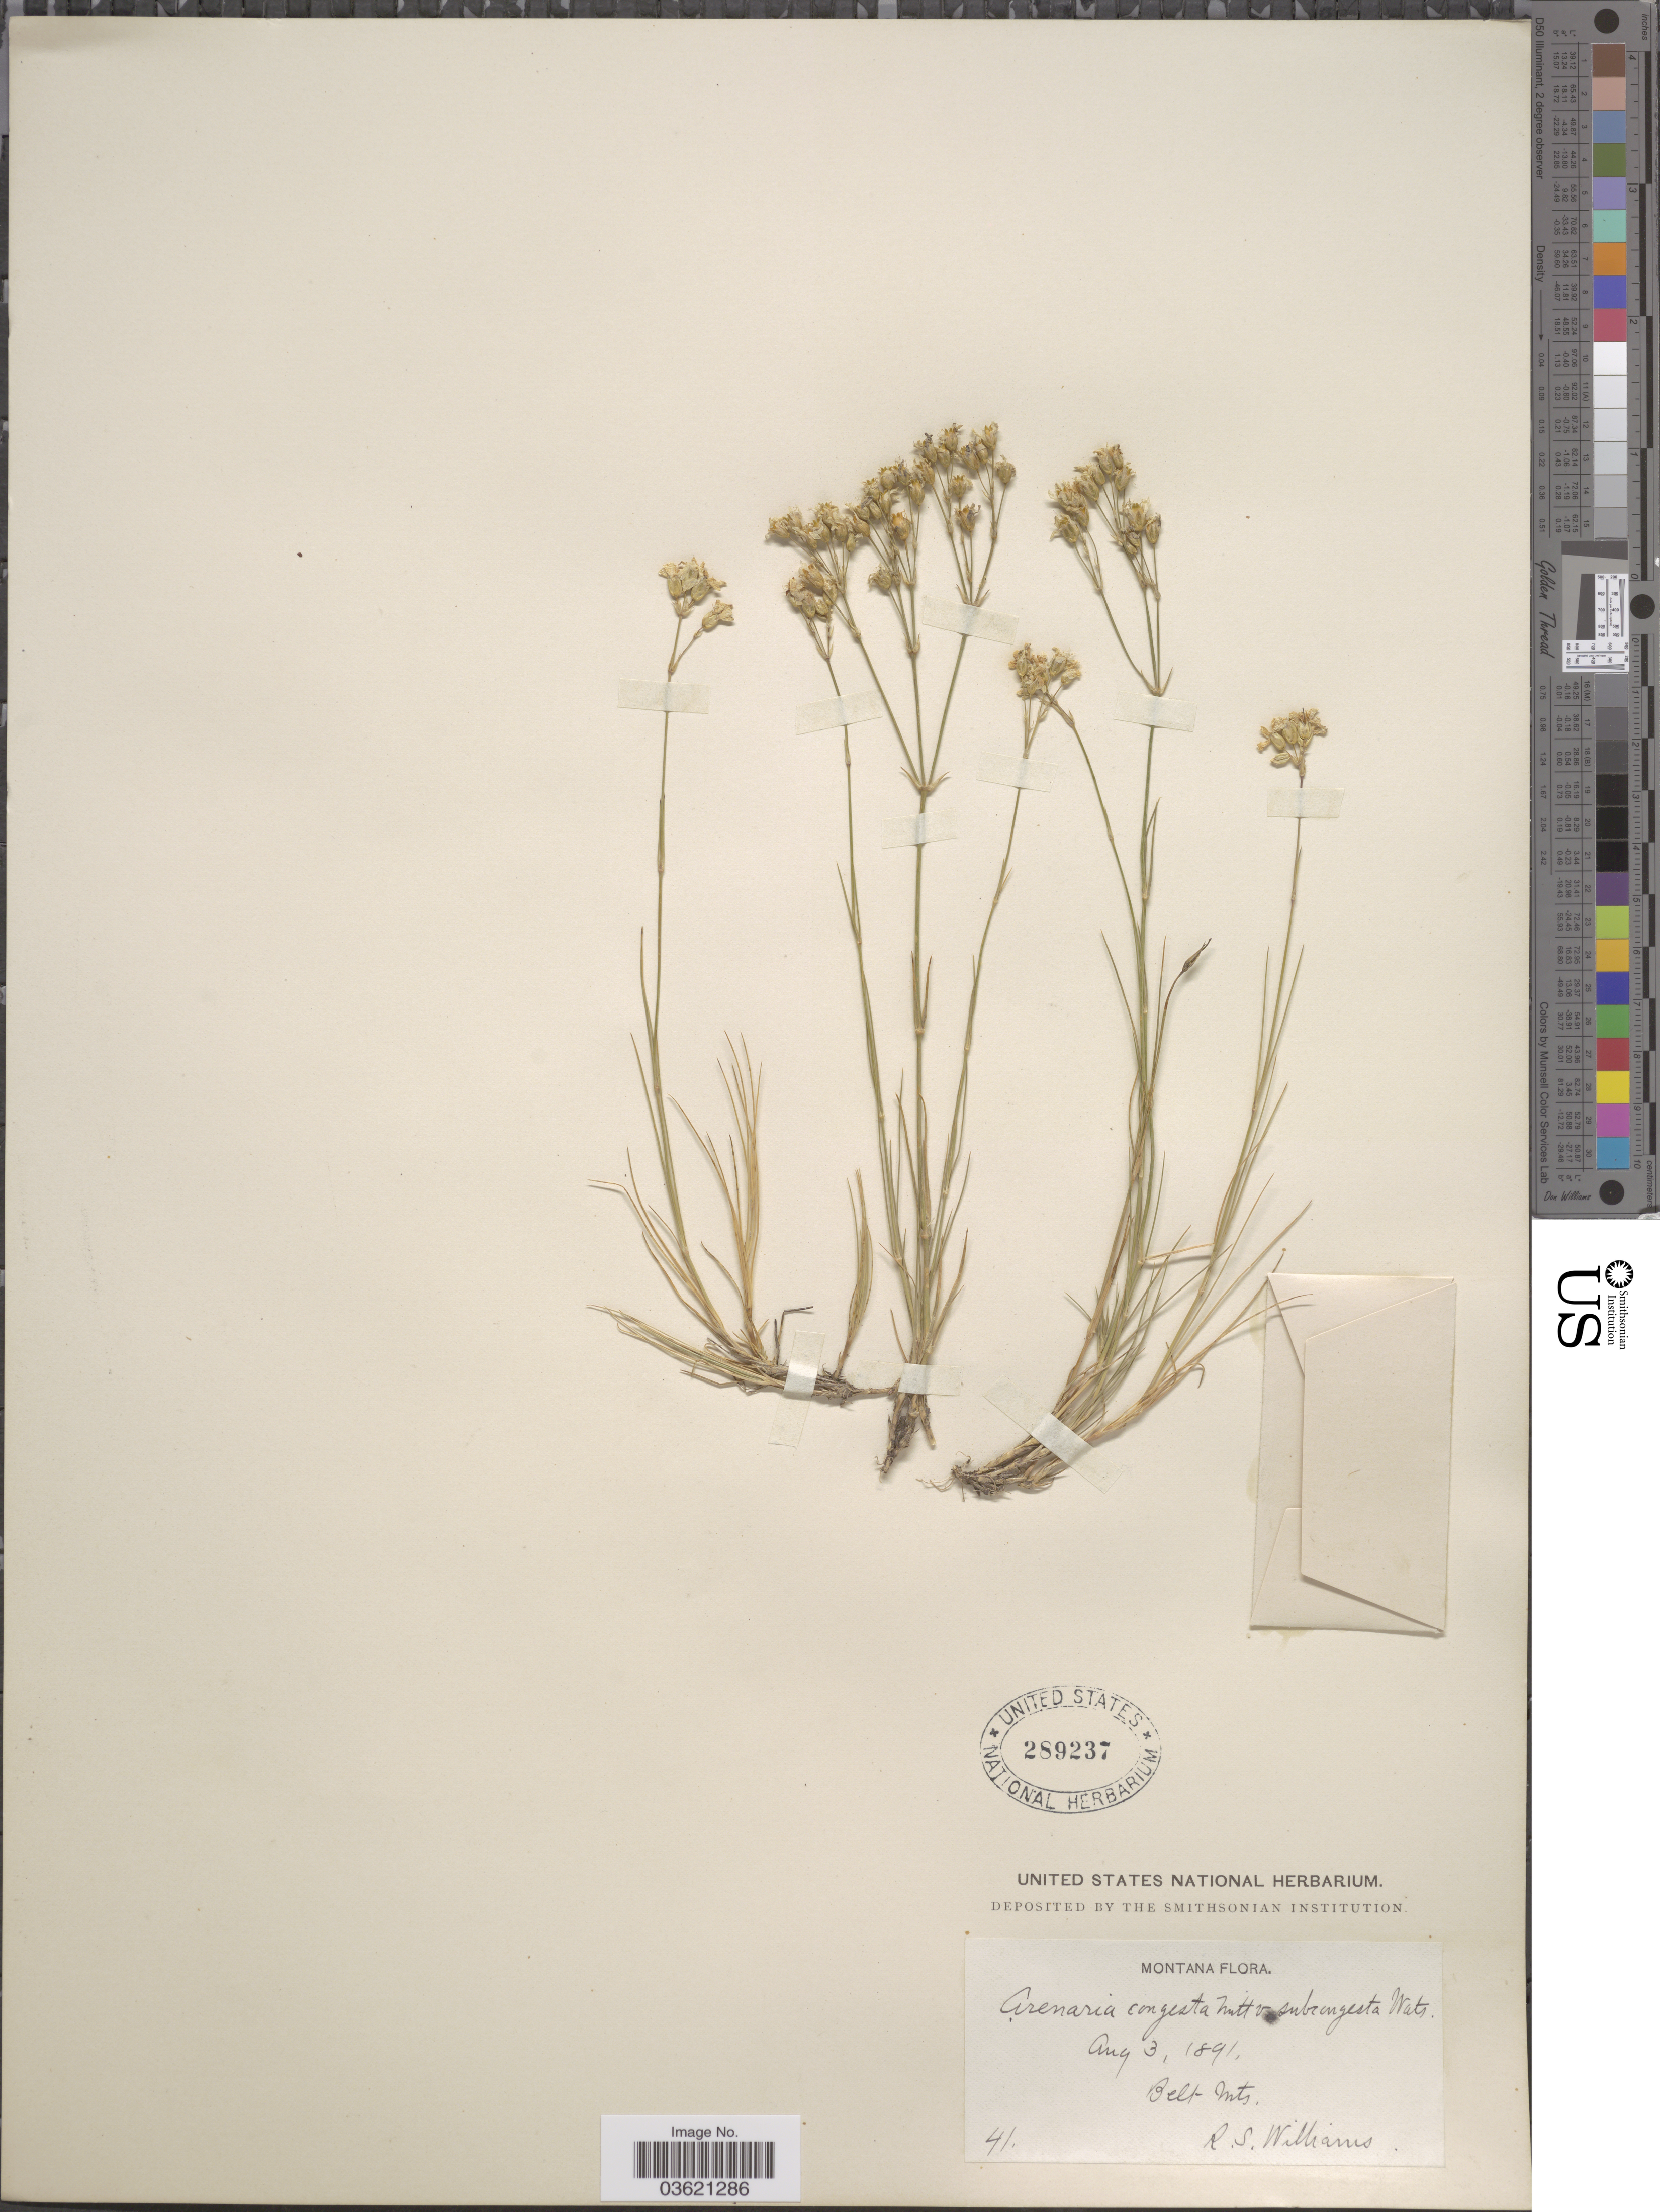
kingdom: Plantae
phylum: Tracheophyta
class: Magnoliopsida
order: Caryophyllales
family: Caryophyllaceae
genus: Eremogone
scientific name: Eremogone congesta var. lithophila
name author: (Rydb.) Dorn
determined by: Strong, Mark T., (BOT), Smithsonian Institution - National Museum of Natural History (UNITED STATES)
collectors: R. S. Williams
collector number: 41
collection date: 1891-08-03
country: United States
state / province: Montana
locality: Belt Mts.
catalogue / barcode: US 289237